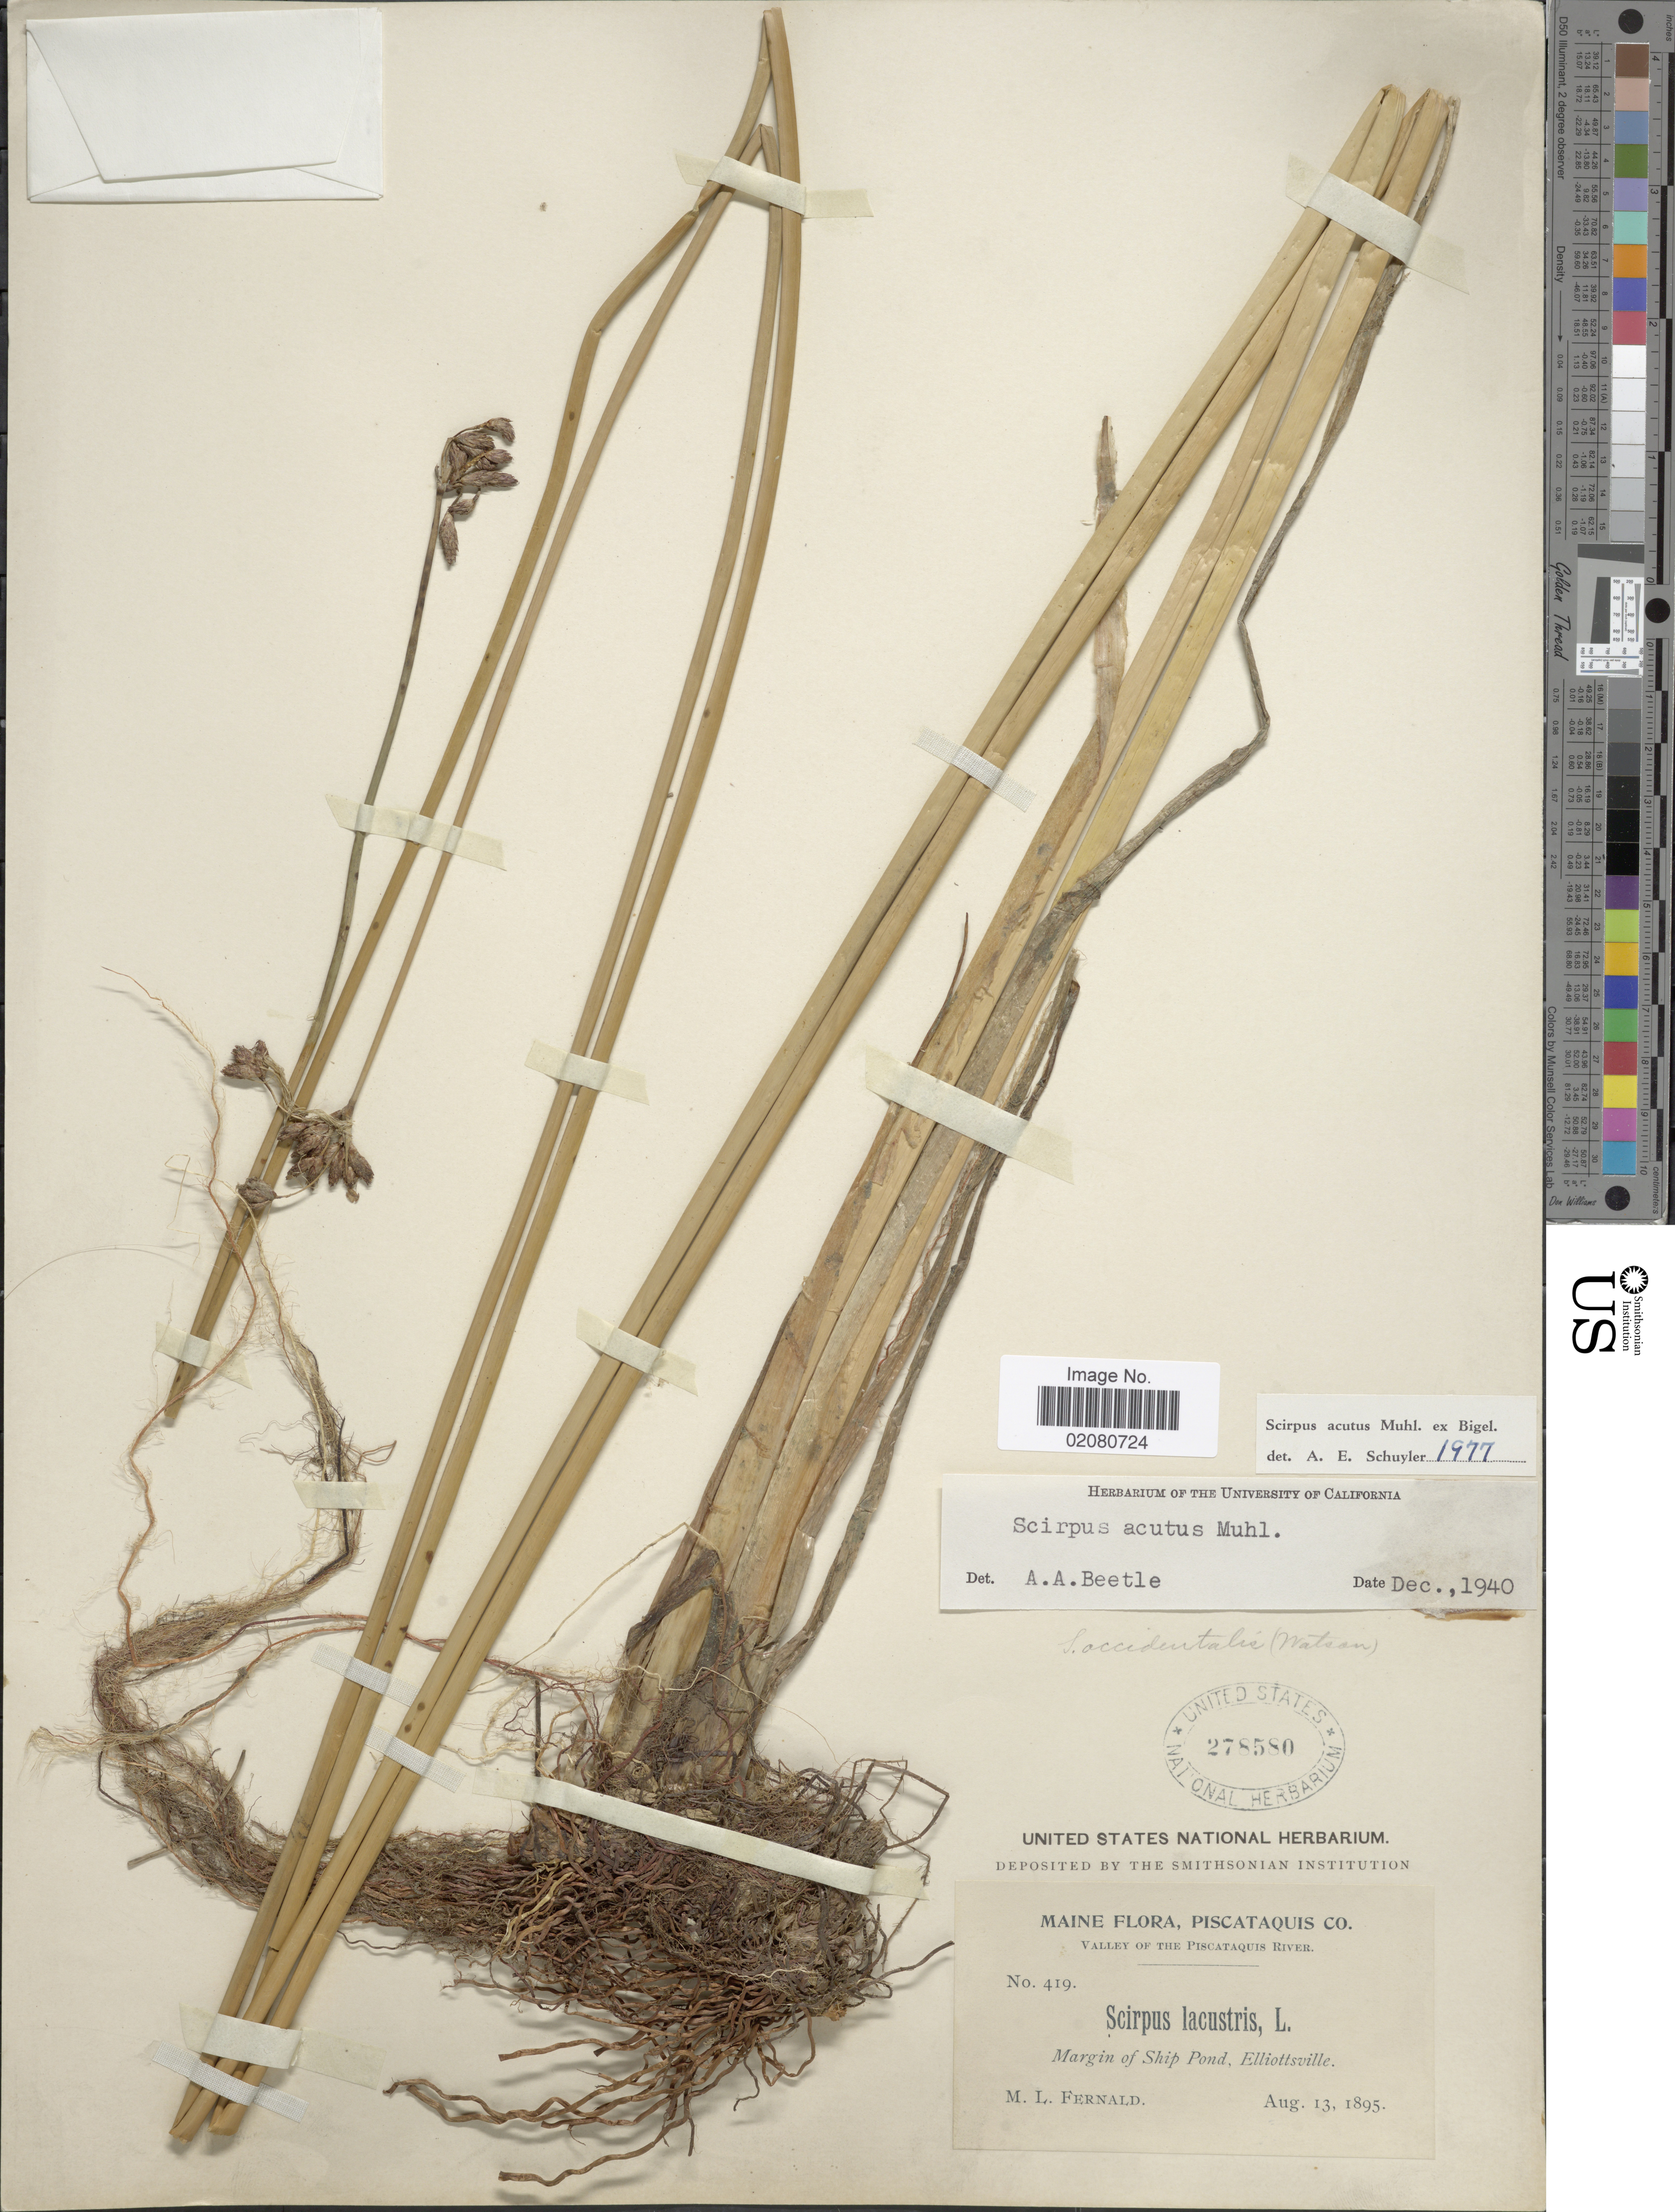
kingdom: Plantae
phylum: Tracheophyta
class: Liliopsida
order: Poales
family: Cyperaceae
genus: Schoenoplectus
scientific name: Schoenoplectus acutus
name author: (Muhl. ex Bigelow) Á. Löve & D. Löve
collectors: M. L. Fernald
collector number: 419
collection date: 1895-08-13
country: United States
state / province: Maine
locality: Piscataquis Co. Valley of the Piscataquis River. margin of Ship Pond, Elliottsville.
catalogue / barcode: US 278580